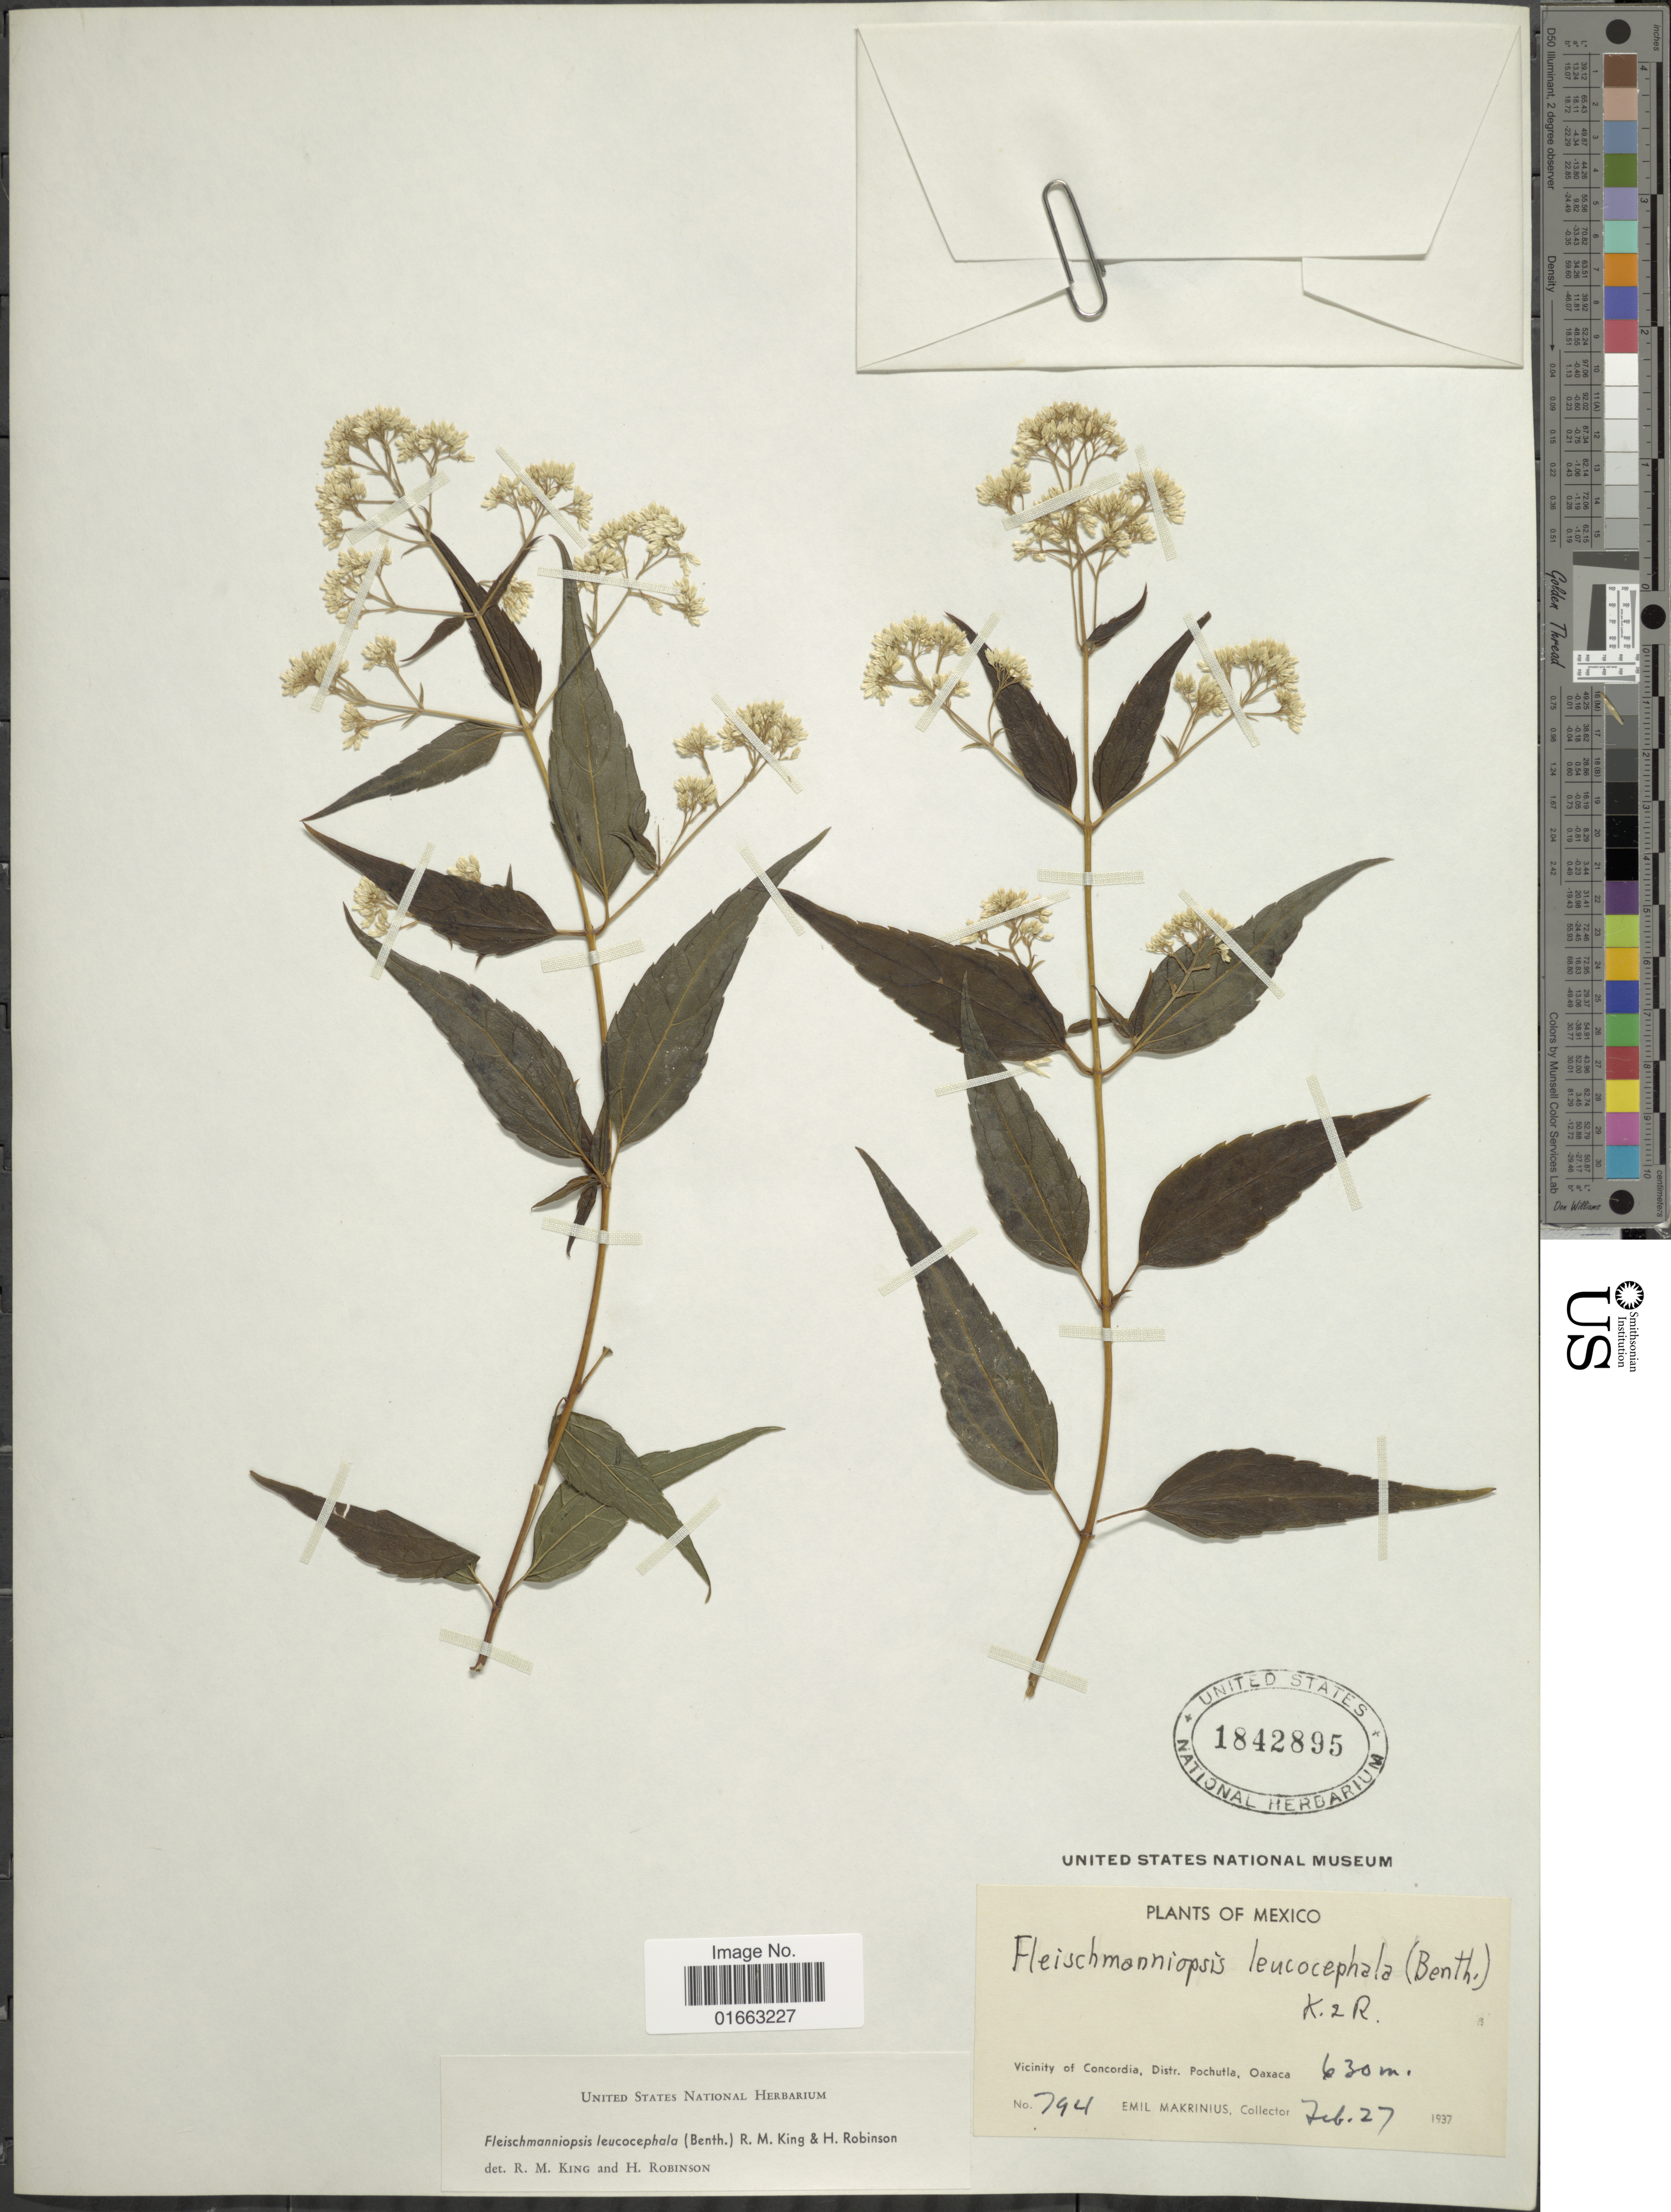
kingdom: Plantae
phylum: Tracheophyta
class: Magnoliopsida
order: Asterales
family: Asteraceae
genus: Fleischmanniopsis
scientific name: Fleischmanniopsis leucocephala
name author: (Benth.) R.M. King & H. Rob.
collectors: E. Makrinius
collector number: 794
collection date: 1937-02-27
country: Mexico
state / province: Oaxaca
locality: Vicinity of Concordia, Distr. Pochutla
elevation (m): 630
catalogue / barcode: US 1842895